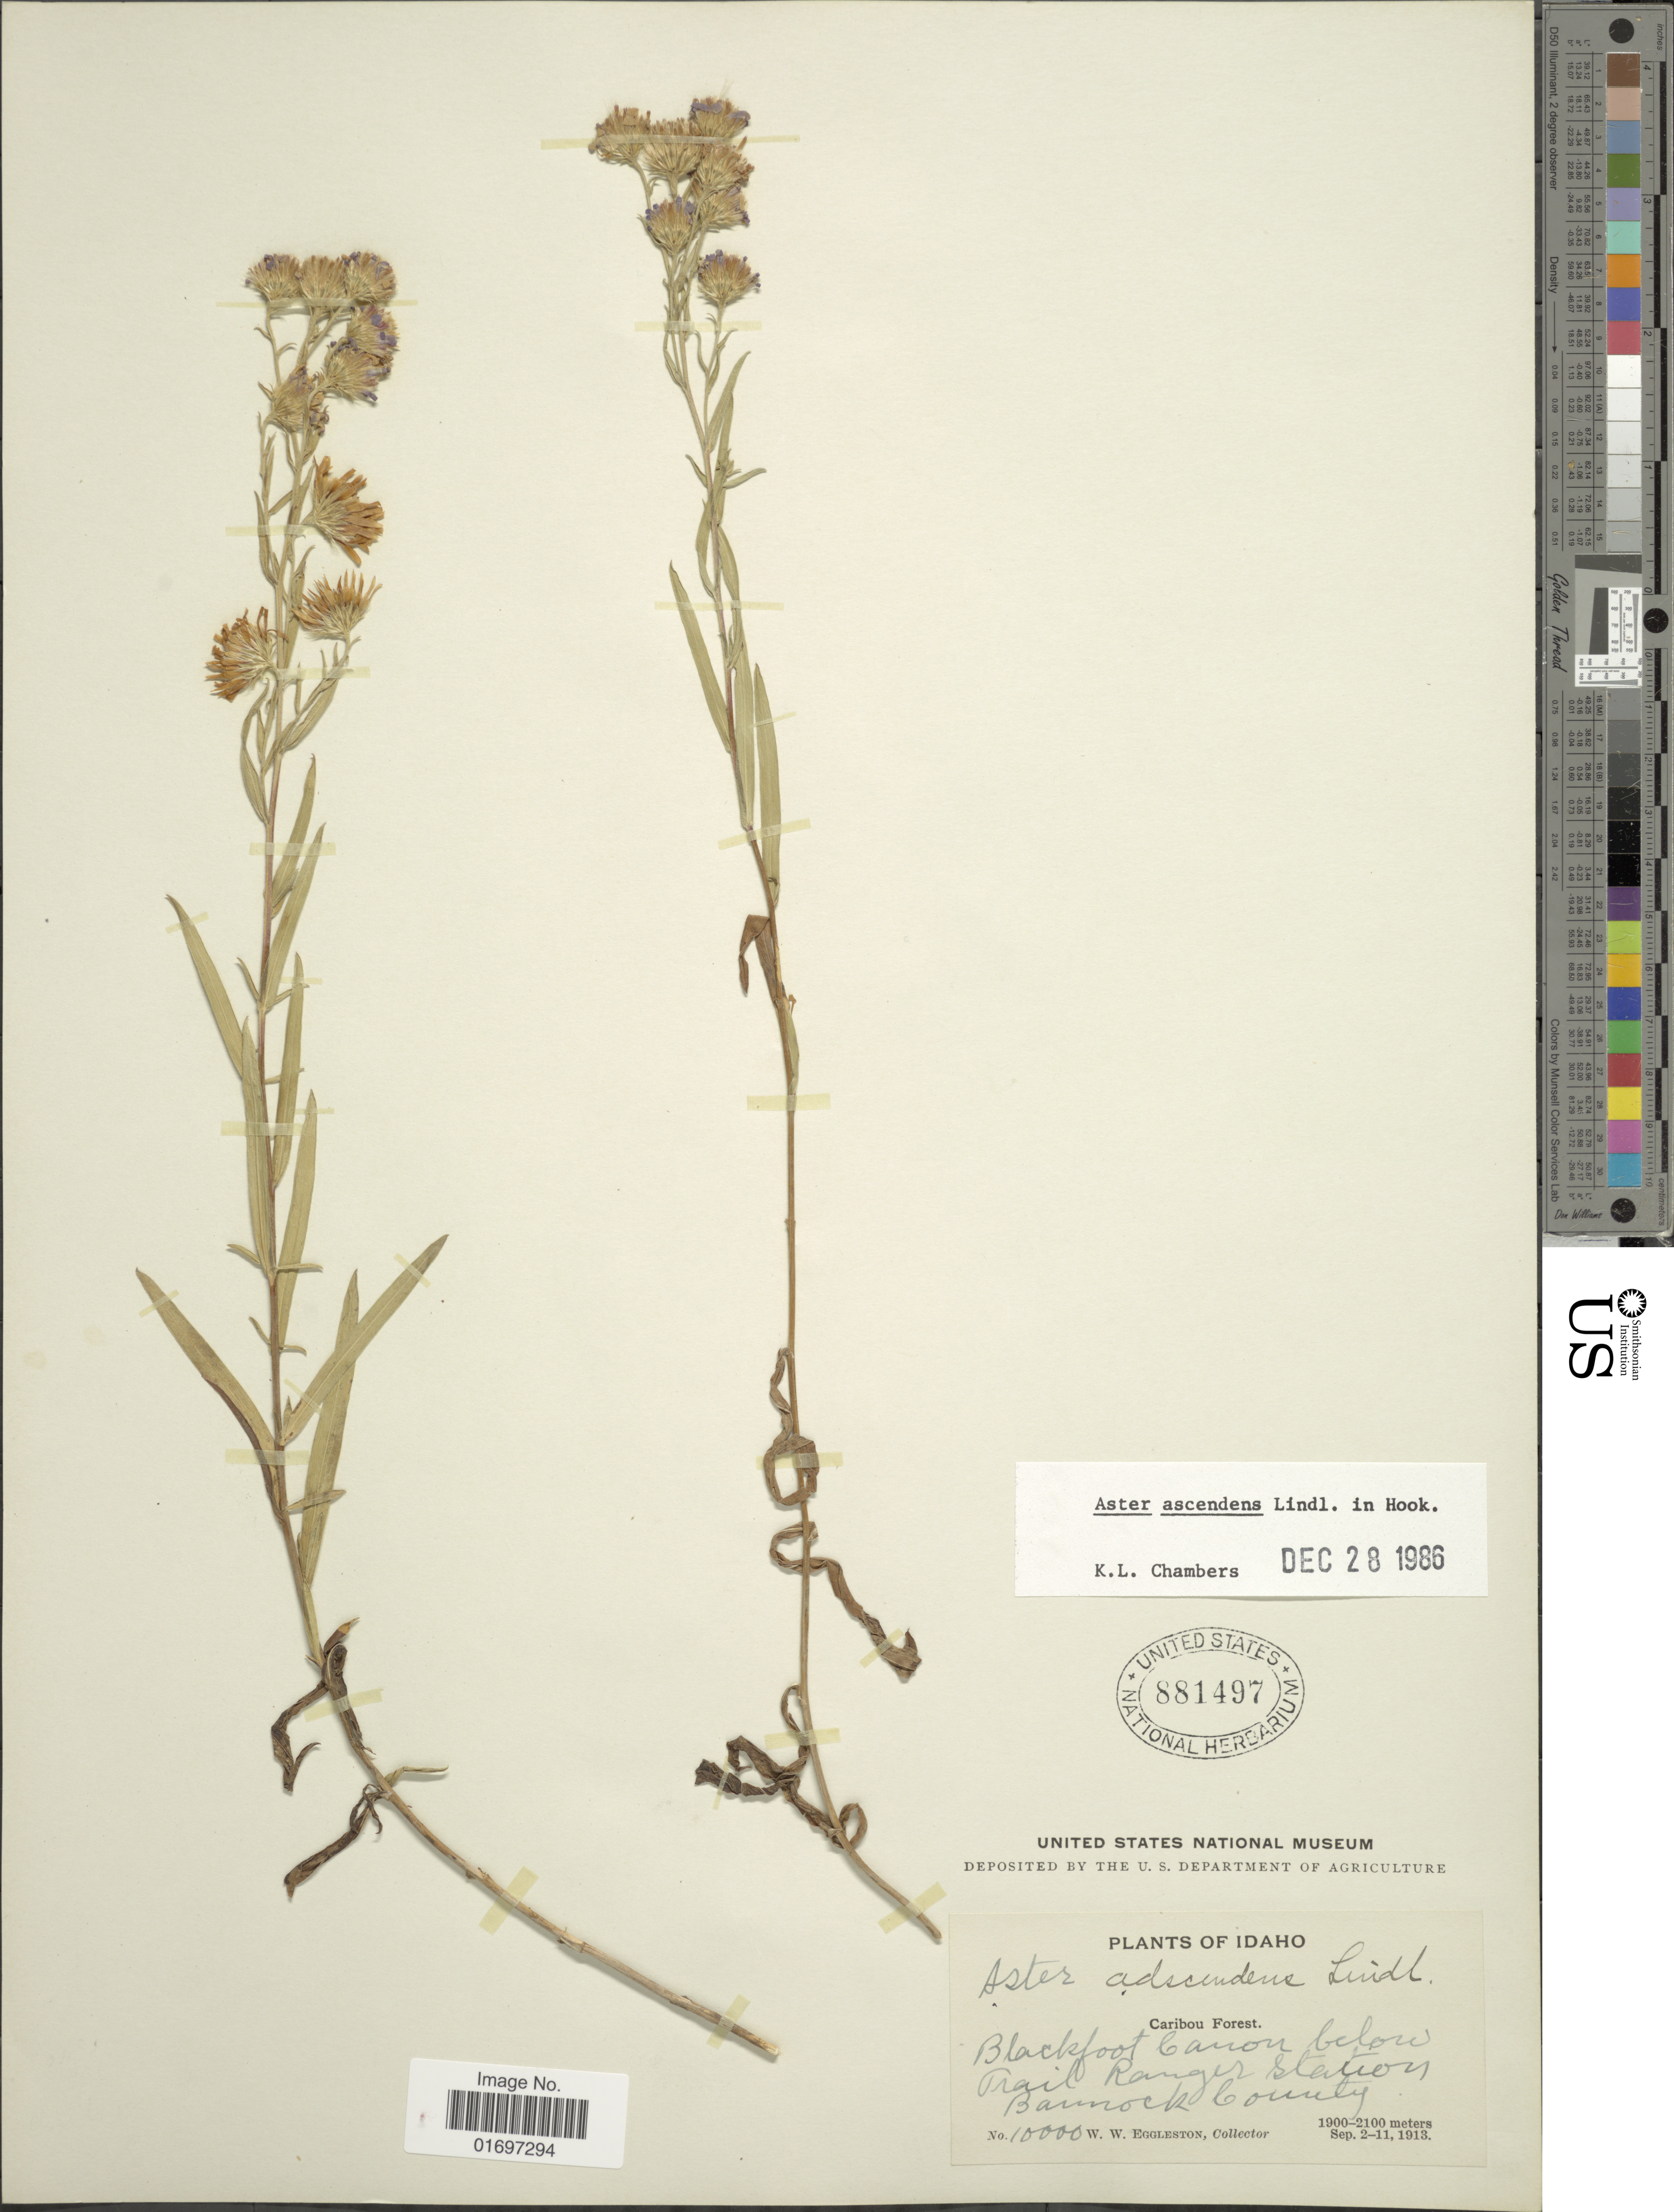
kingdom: Plantae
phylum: Tracheophyta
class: Magnoliopsida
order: Asterales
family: Asteraceae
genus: Symphyotrichum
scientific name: Symphyotrichum ascendens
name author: (Lindl.) G.L. Nesom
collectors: W. W. Eggleston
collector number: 10000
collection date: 1913-09-02/1913-09-11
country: United States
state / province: Idaho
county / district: Bannock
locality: Caribou Forest. Blackfoot Canon below Trail Ranger Station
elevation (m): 1900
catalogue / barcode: US 881497